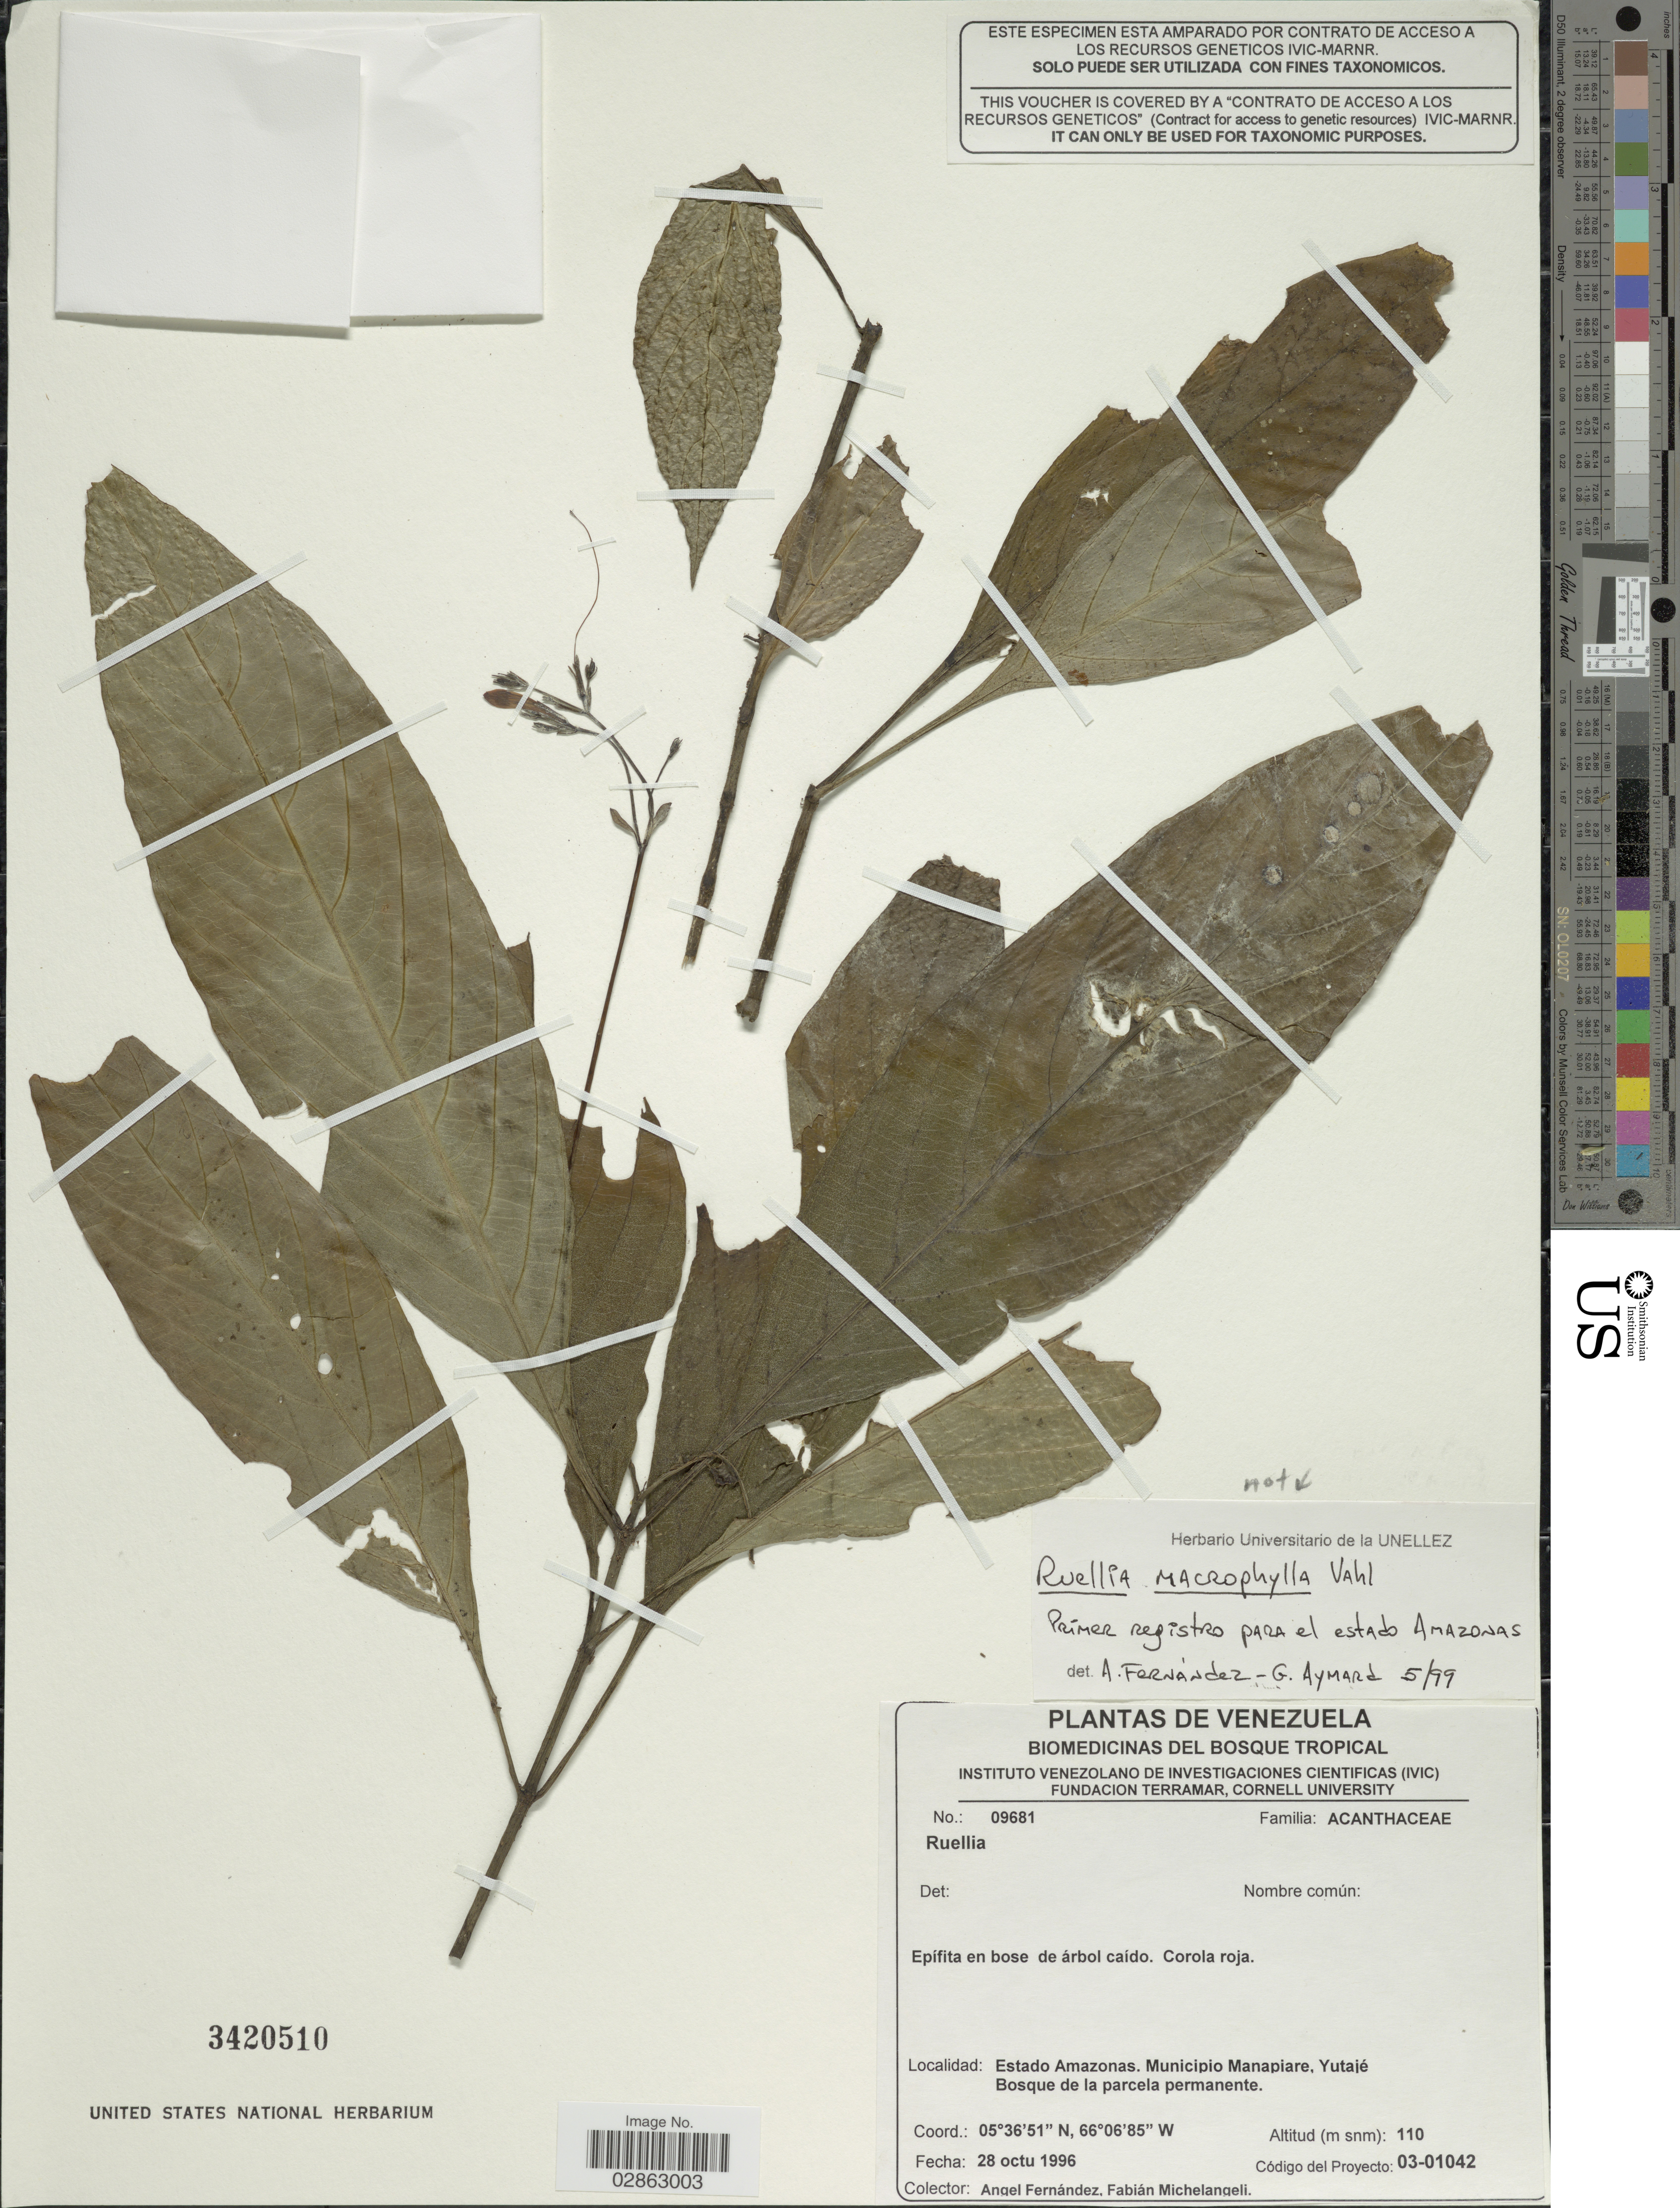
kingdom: Plantae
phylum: Tracheophyta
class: Magnoliopsida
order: Lamiales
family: Acanthaceae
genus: Ruellia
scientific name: Ruellia sp.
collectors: Á. Fernández & F. A. Michelangeli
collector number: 03-01042/ 09681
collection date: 1996-10-28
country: Venezuela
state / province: Amazonas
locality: Municipio Manapiare, Yutajé.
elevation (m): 110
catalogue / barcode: US 3420510